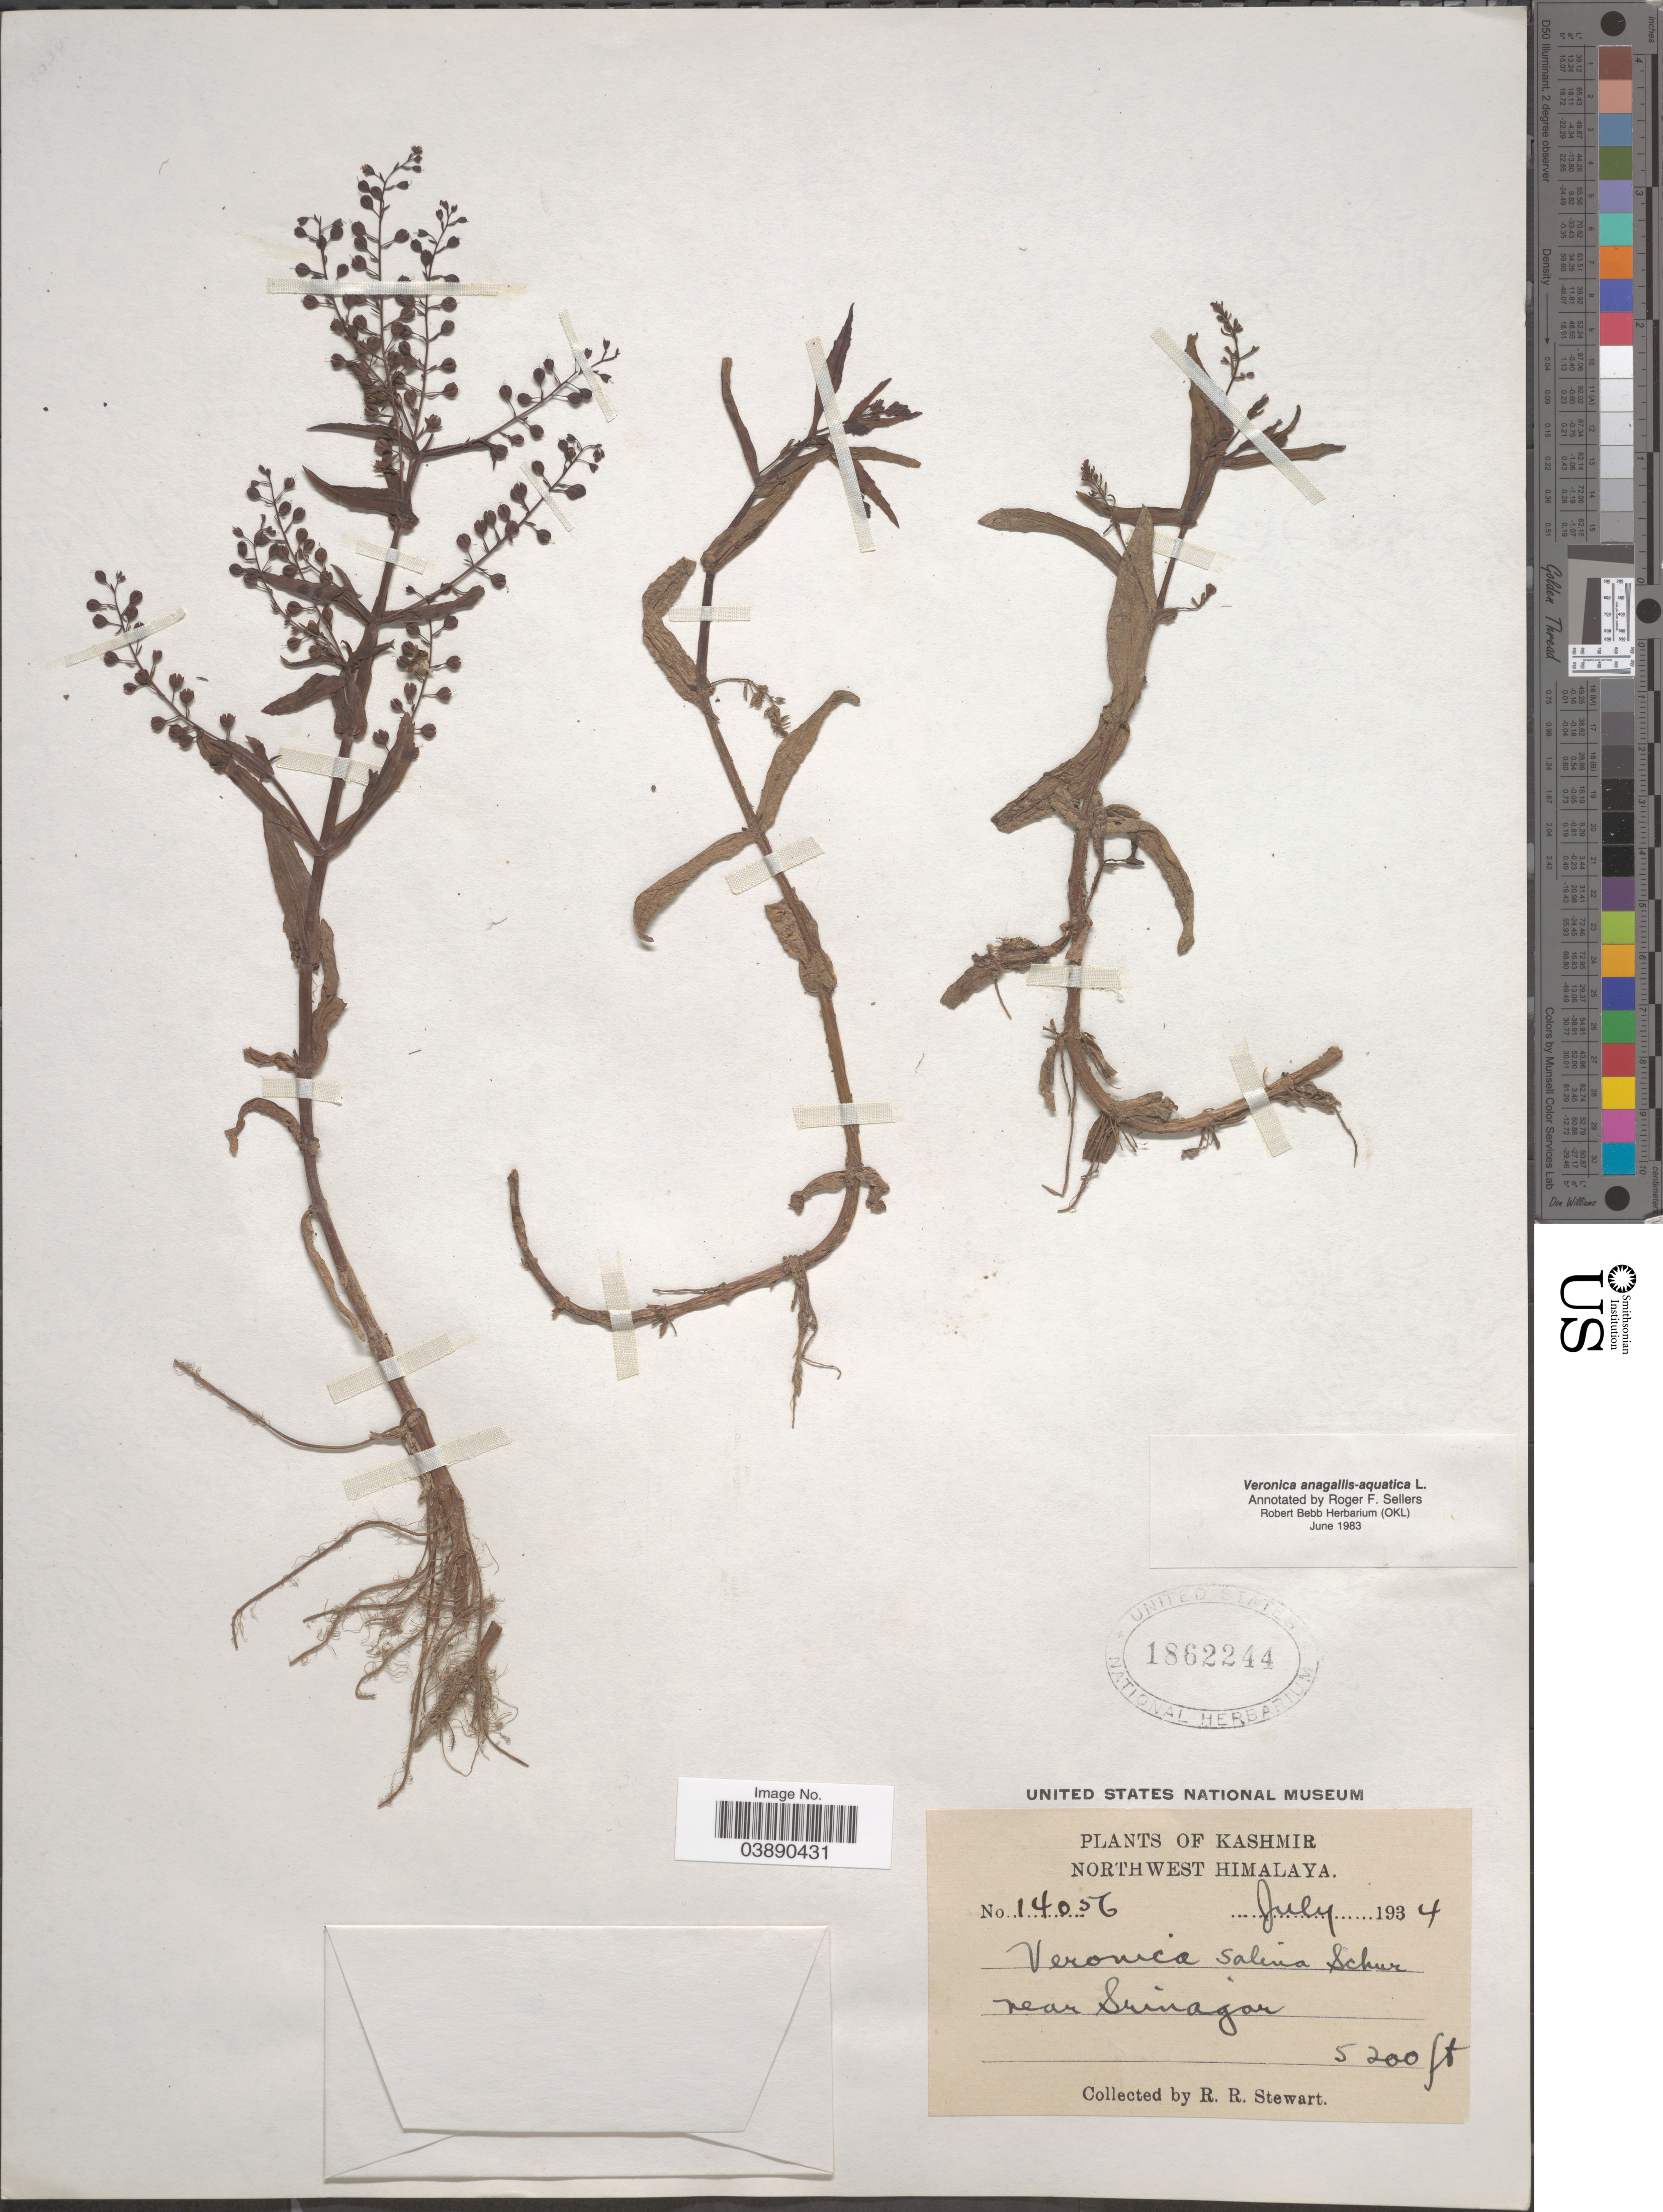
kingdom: Plantae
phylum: Tracheophyta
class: Magnoliopsida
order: Lamiales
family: Plantaginaceae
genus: Veronica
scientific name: Veronica undulata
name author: Wall.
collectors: R. Stewart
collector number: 14056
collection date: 1934-07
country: India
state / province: Jammu and Kashmir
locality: Kashmir. Northwest Himalaya. Near Srinagar.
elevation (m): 1585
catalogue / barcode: US 1862244